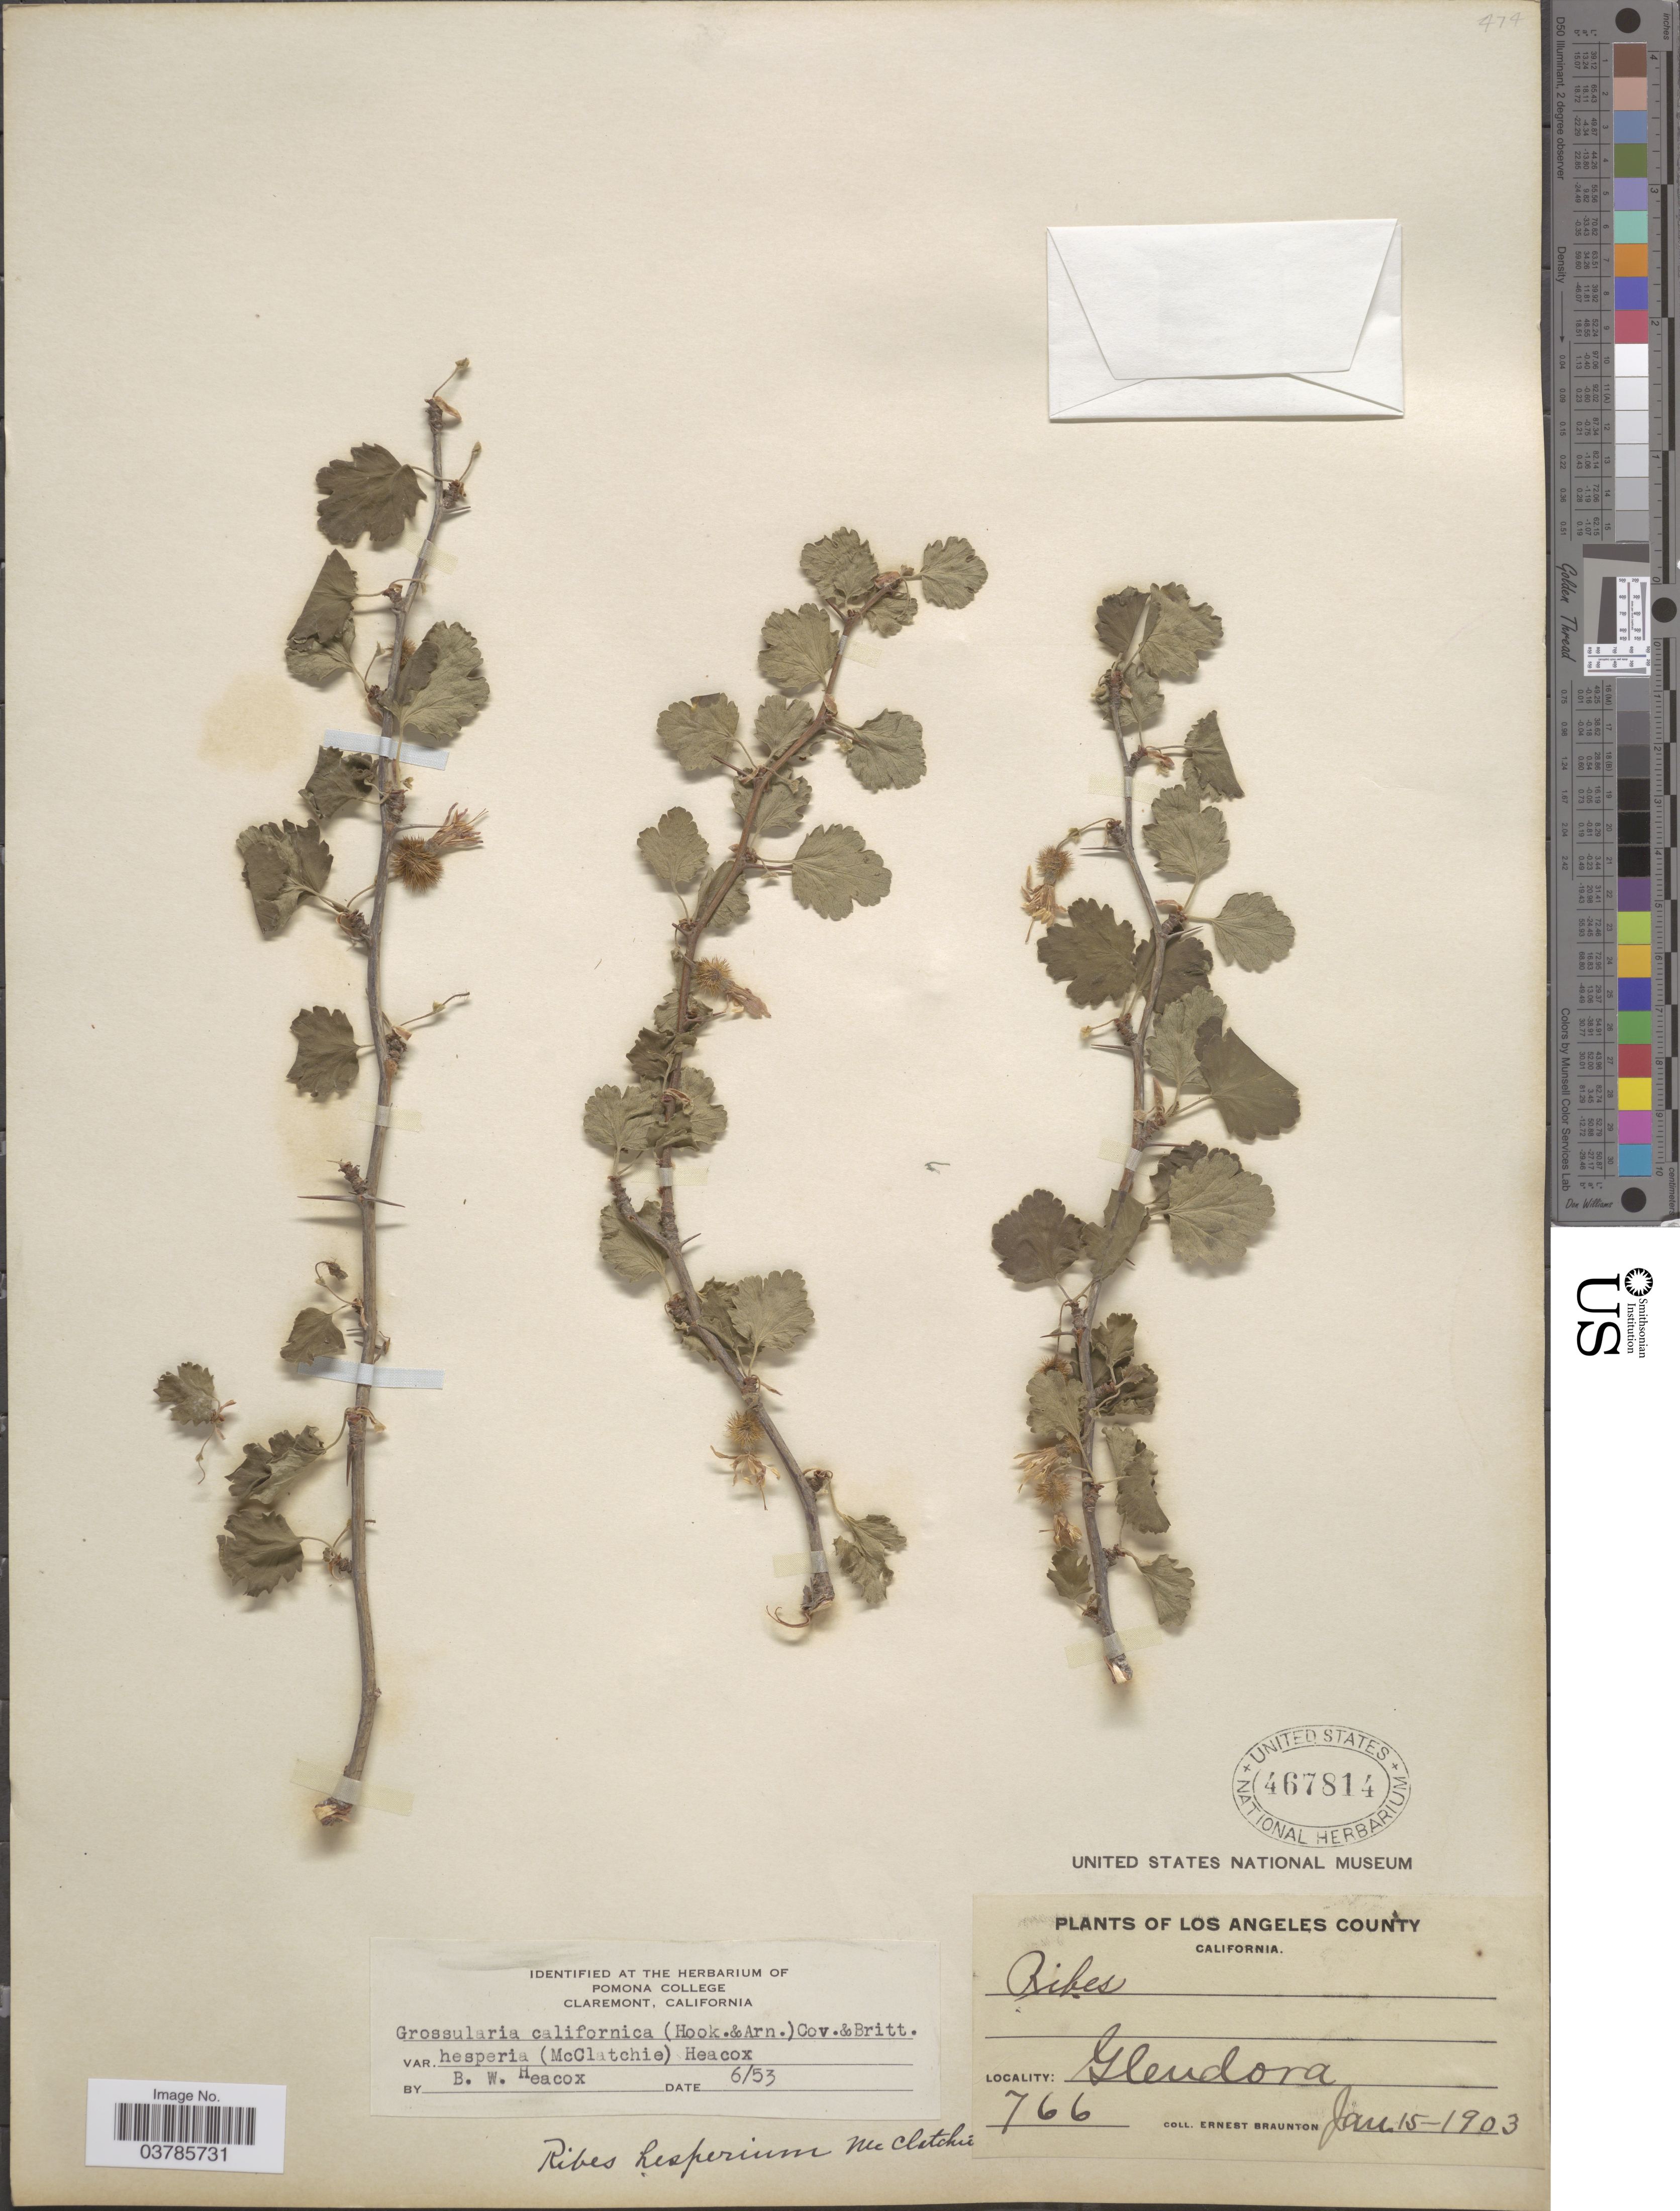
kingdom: Plantae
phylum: Tracheophyta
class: Magnoliopsida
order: Saxifragales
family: Grossulariaceae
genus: Ribes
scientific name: Ribes californicum var. hesperium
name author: (McClatchie) Jeps.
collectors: E. Braunton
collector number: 766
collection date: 1903-01-15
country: United States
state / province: California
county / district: Los Angeles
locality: Los Angeles County. Glendora.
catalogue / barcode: US 467814